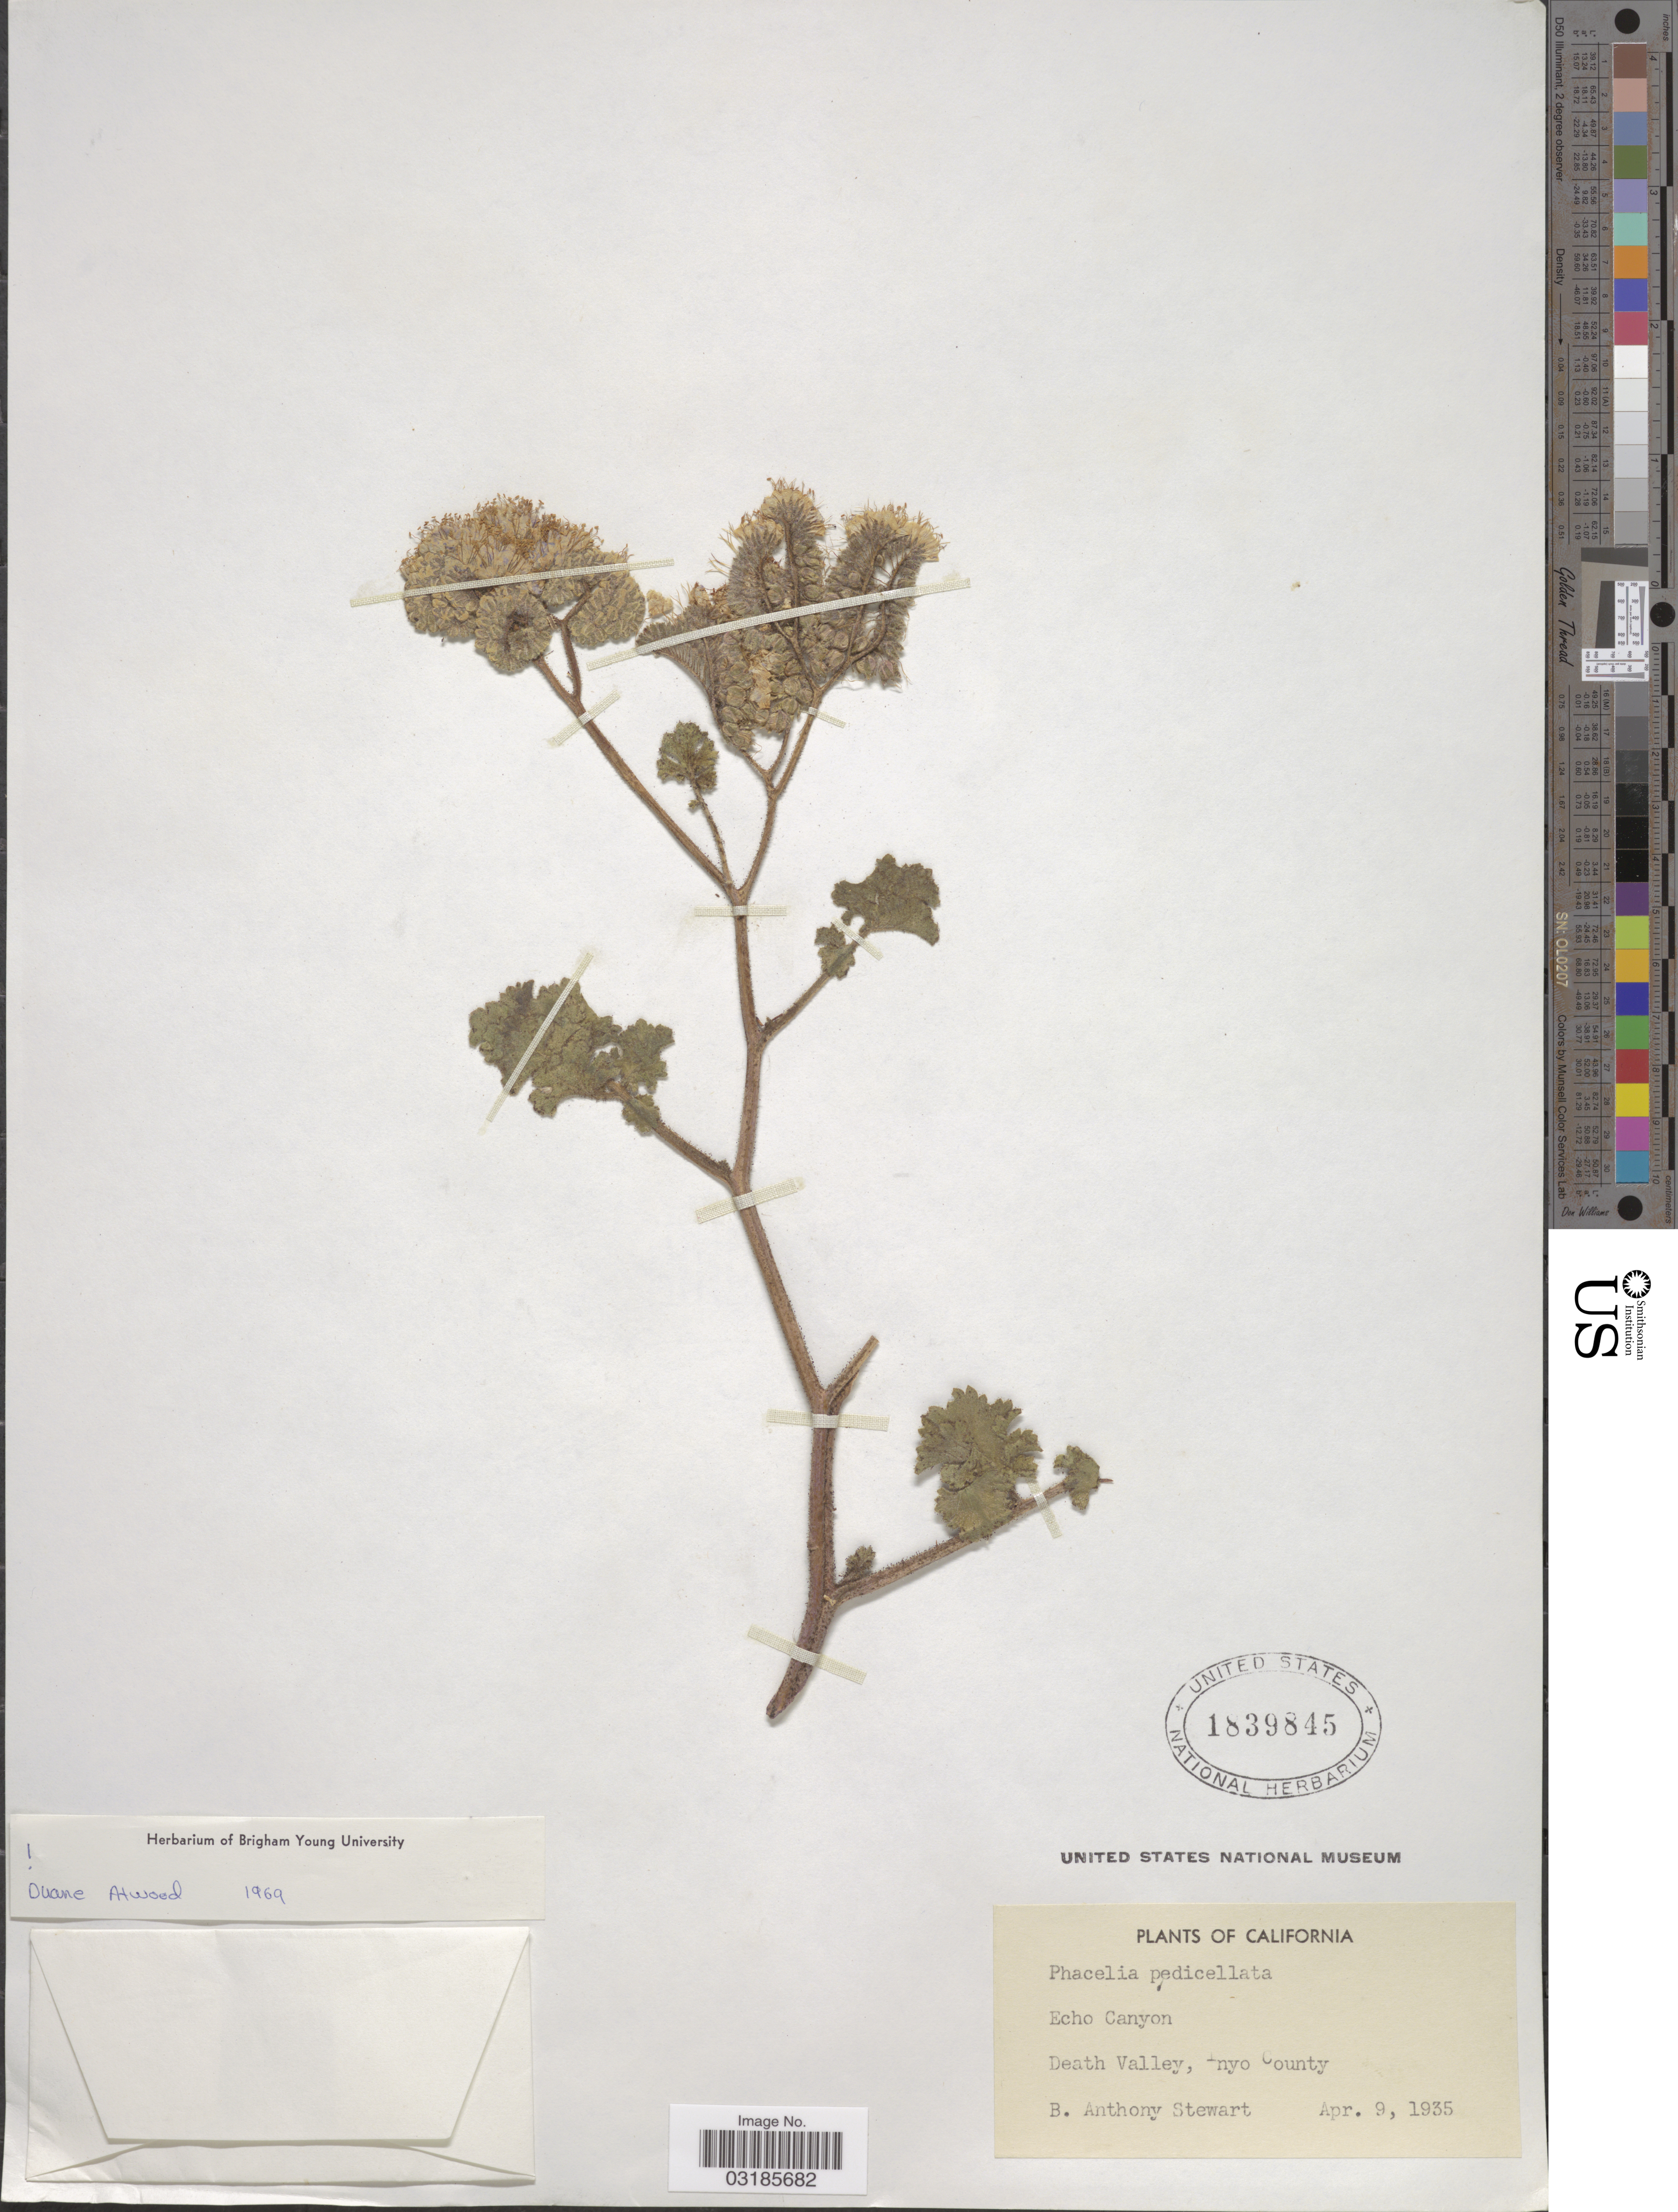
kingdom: Plantae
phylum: Tracheophyta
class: Magnoliopsida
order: Boraginales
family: Hydrophyllaceae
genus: Phacelia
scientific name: Phacelia pedicellata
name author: A. Gray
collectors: B. Stewart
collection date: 1935-04-09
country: United States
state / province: California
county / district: Inyo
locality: Echo Canyon. Death Valley, Inyo County.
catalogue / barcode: US 1839845